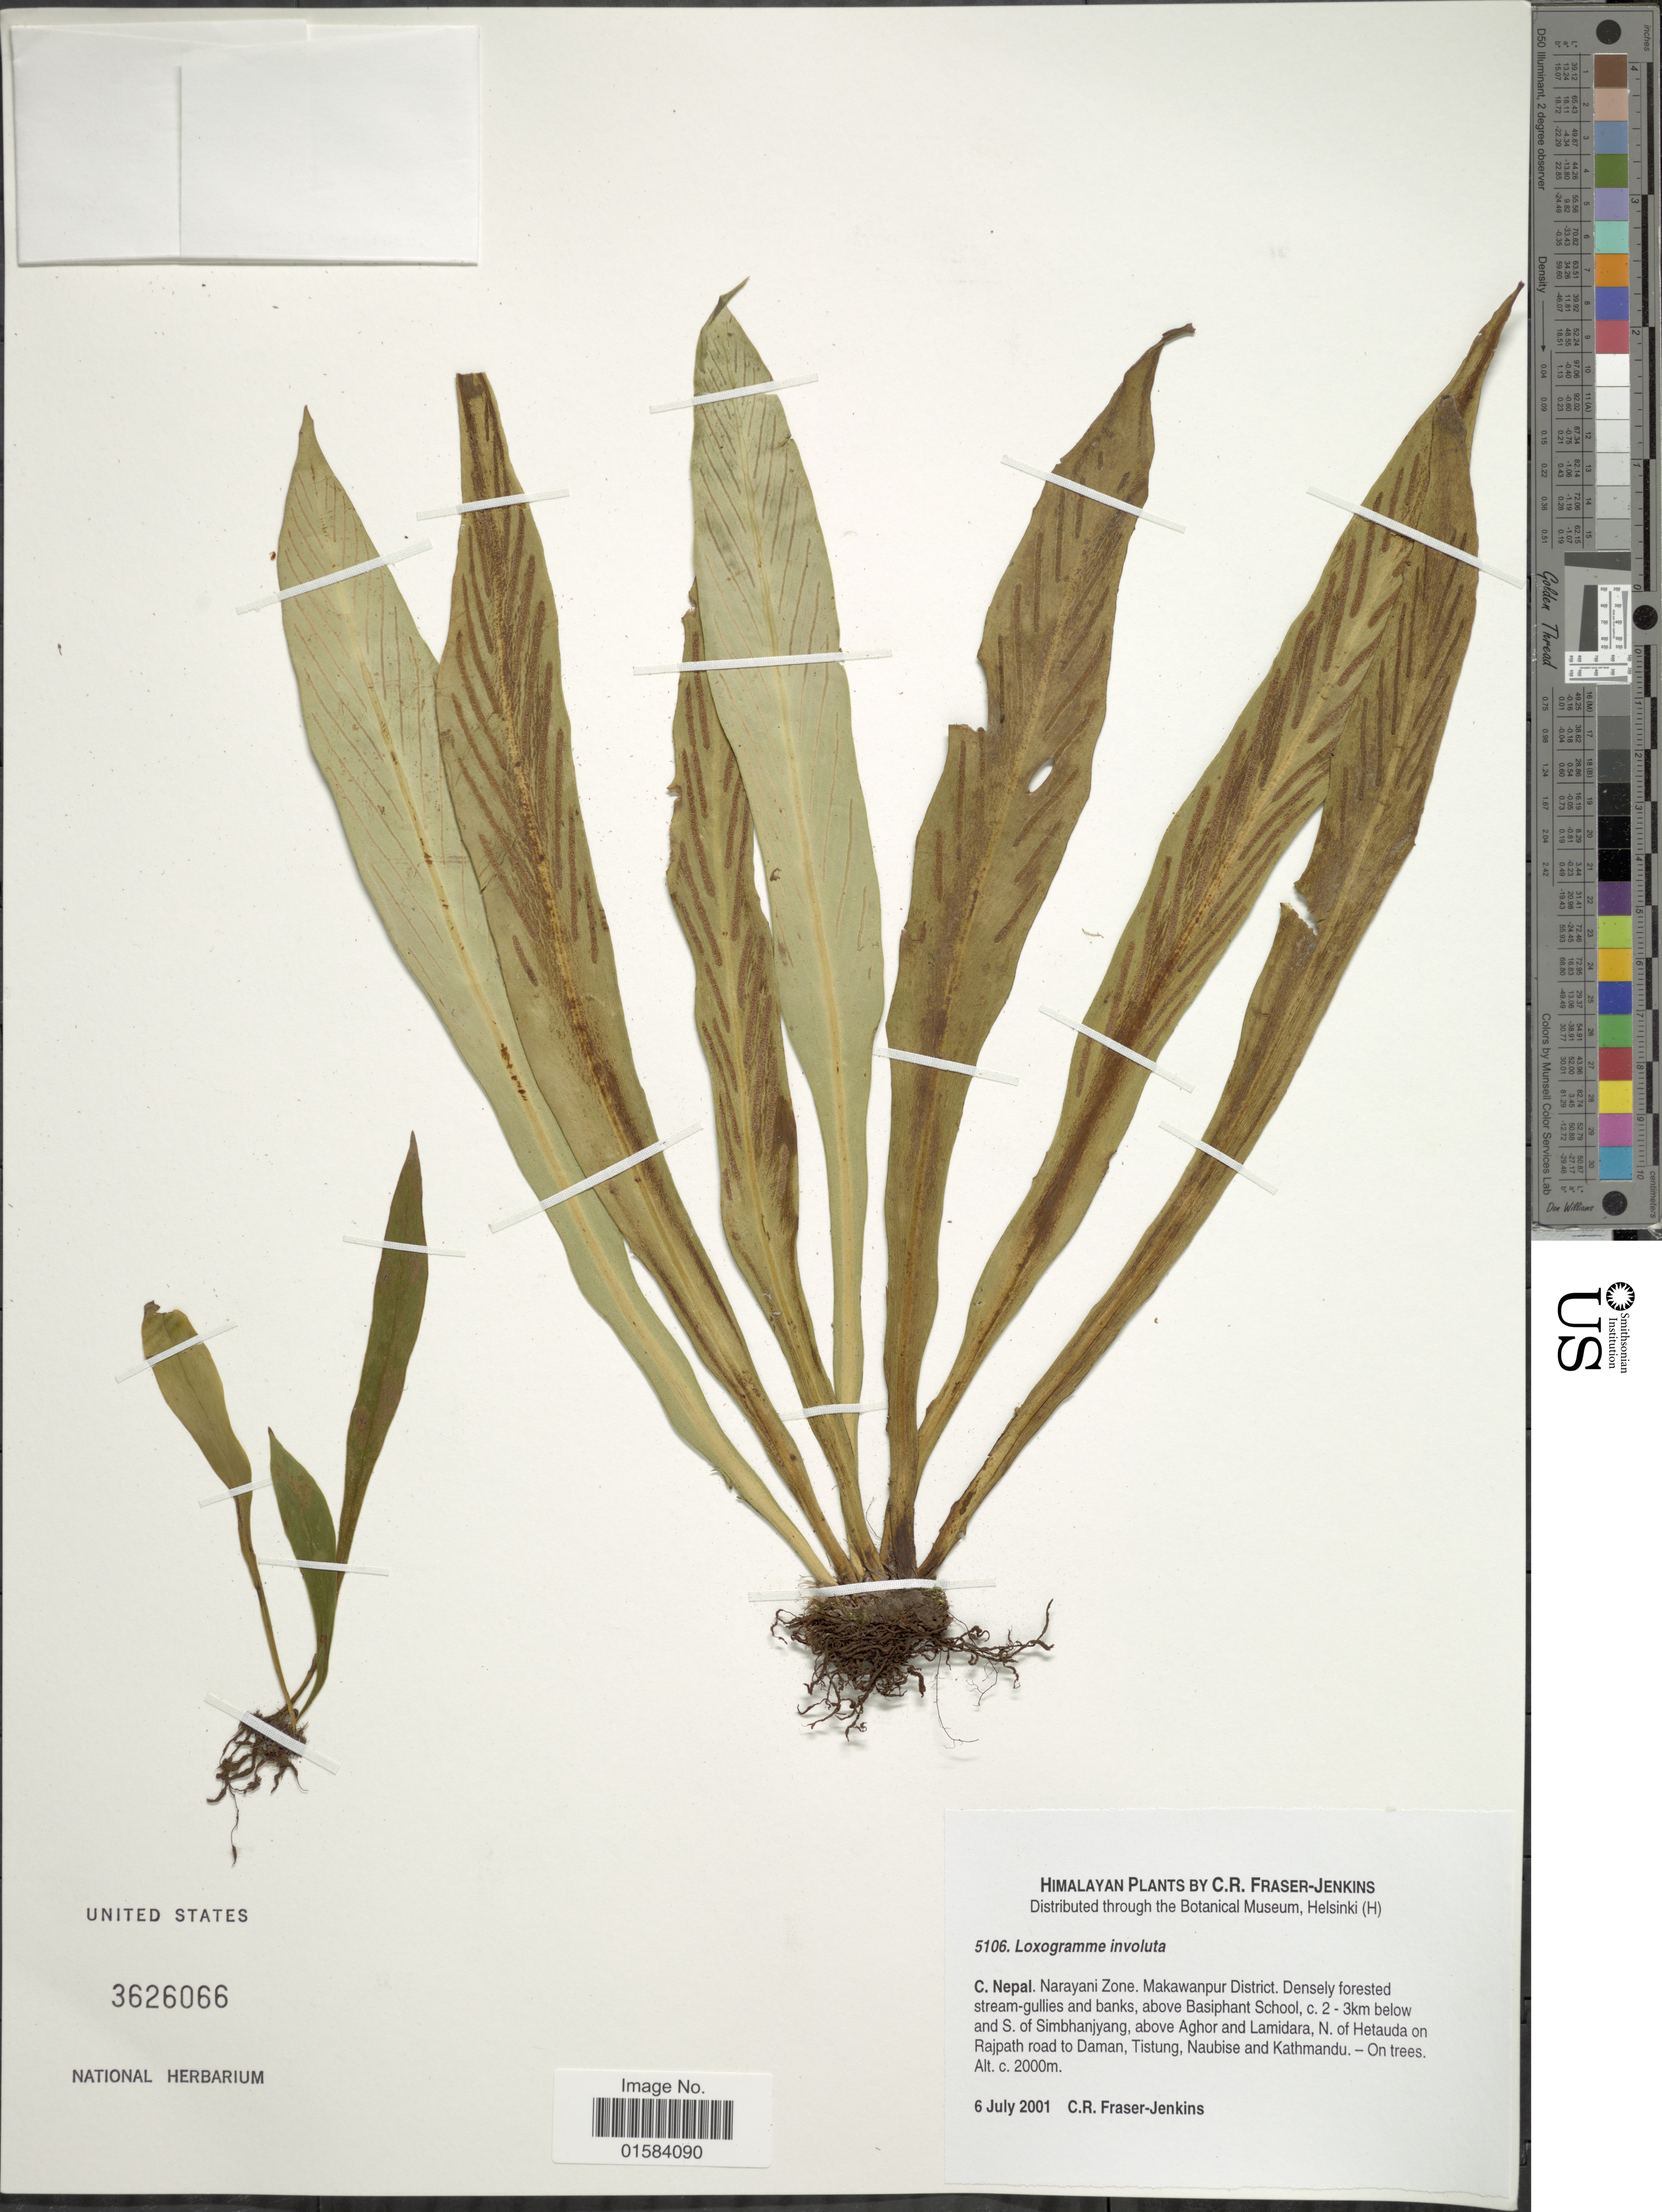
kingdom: Plantae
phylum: Tracheophyta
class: Polypodiopsida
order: Polypodiales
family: Polypodiaceae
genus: Loxogramme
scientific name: Loxogramme involuta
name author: (D. Don) C. Presl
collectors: J. T. Baldwin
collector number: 9442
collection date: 1947-09-23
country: Liberia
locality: Central Province: Sanokwele District: Siaple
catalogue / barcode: US 2080977